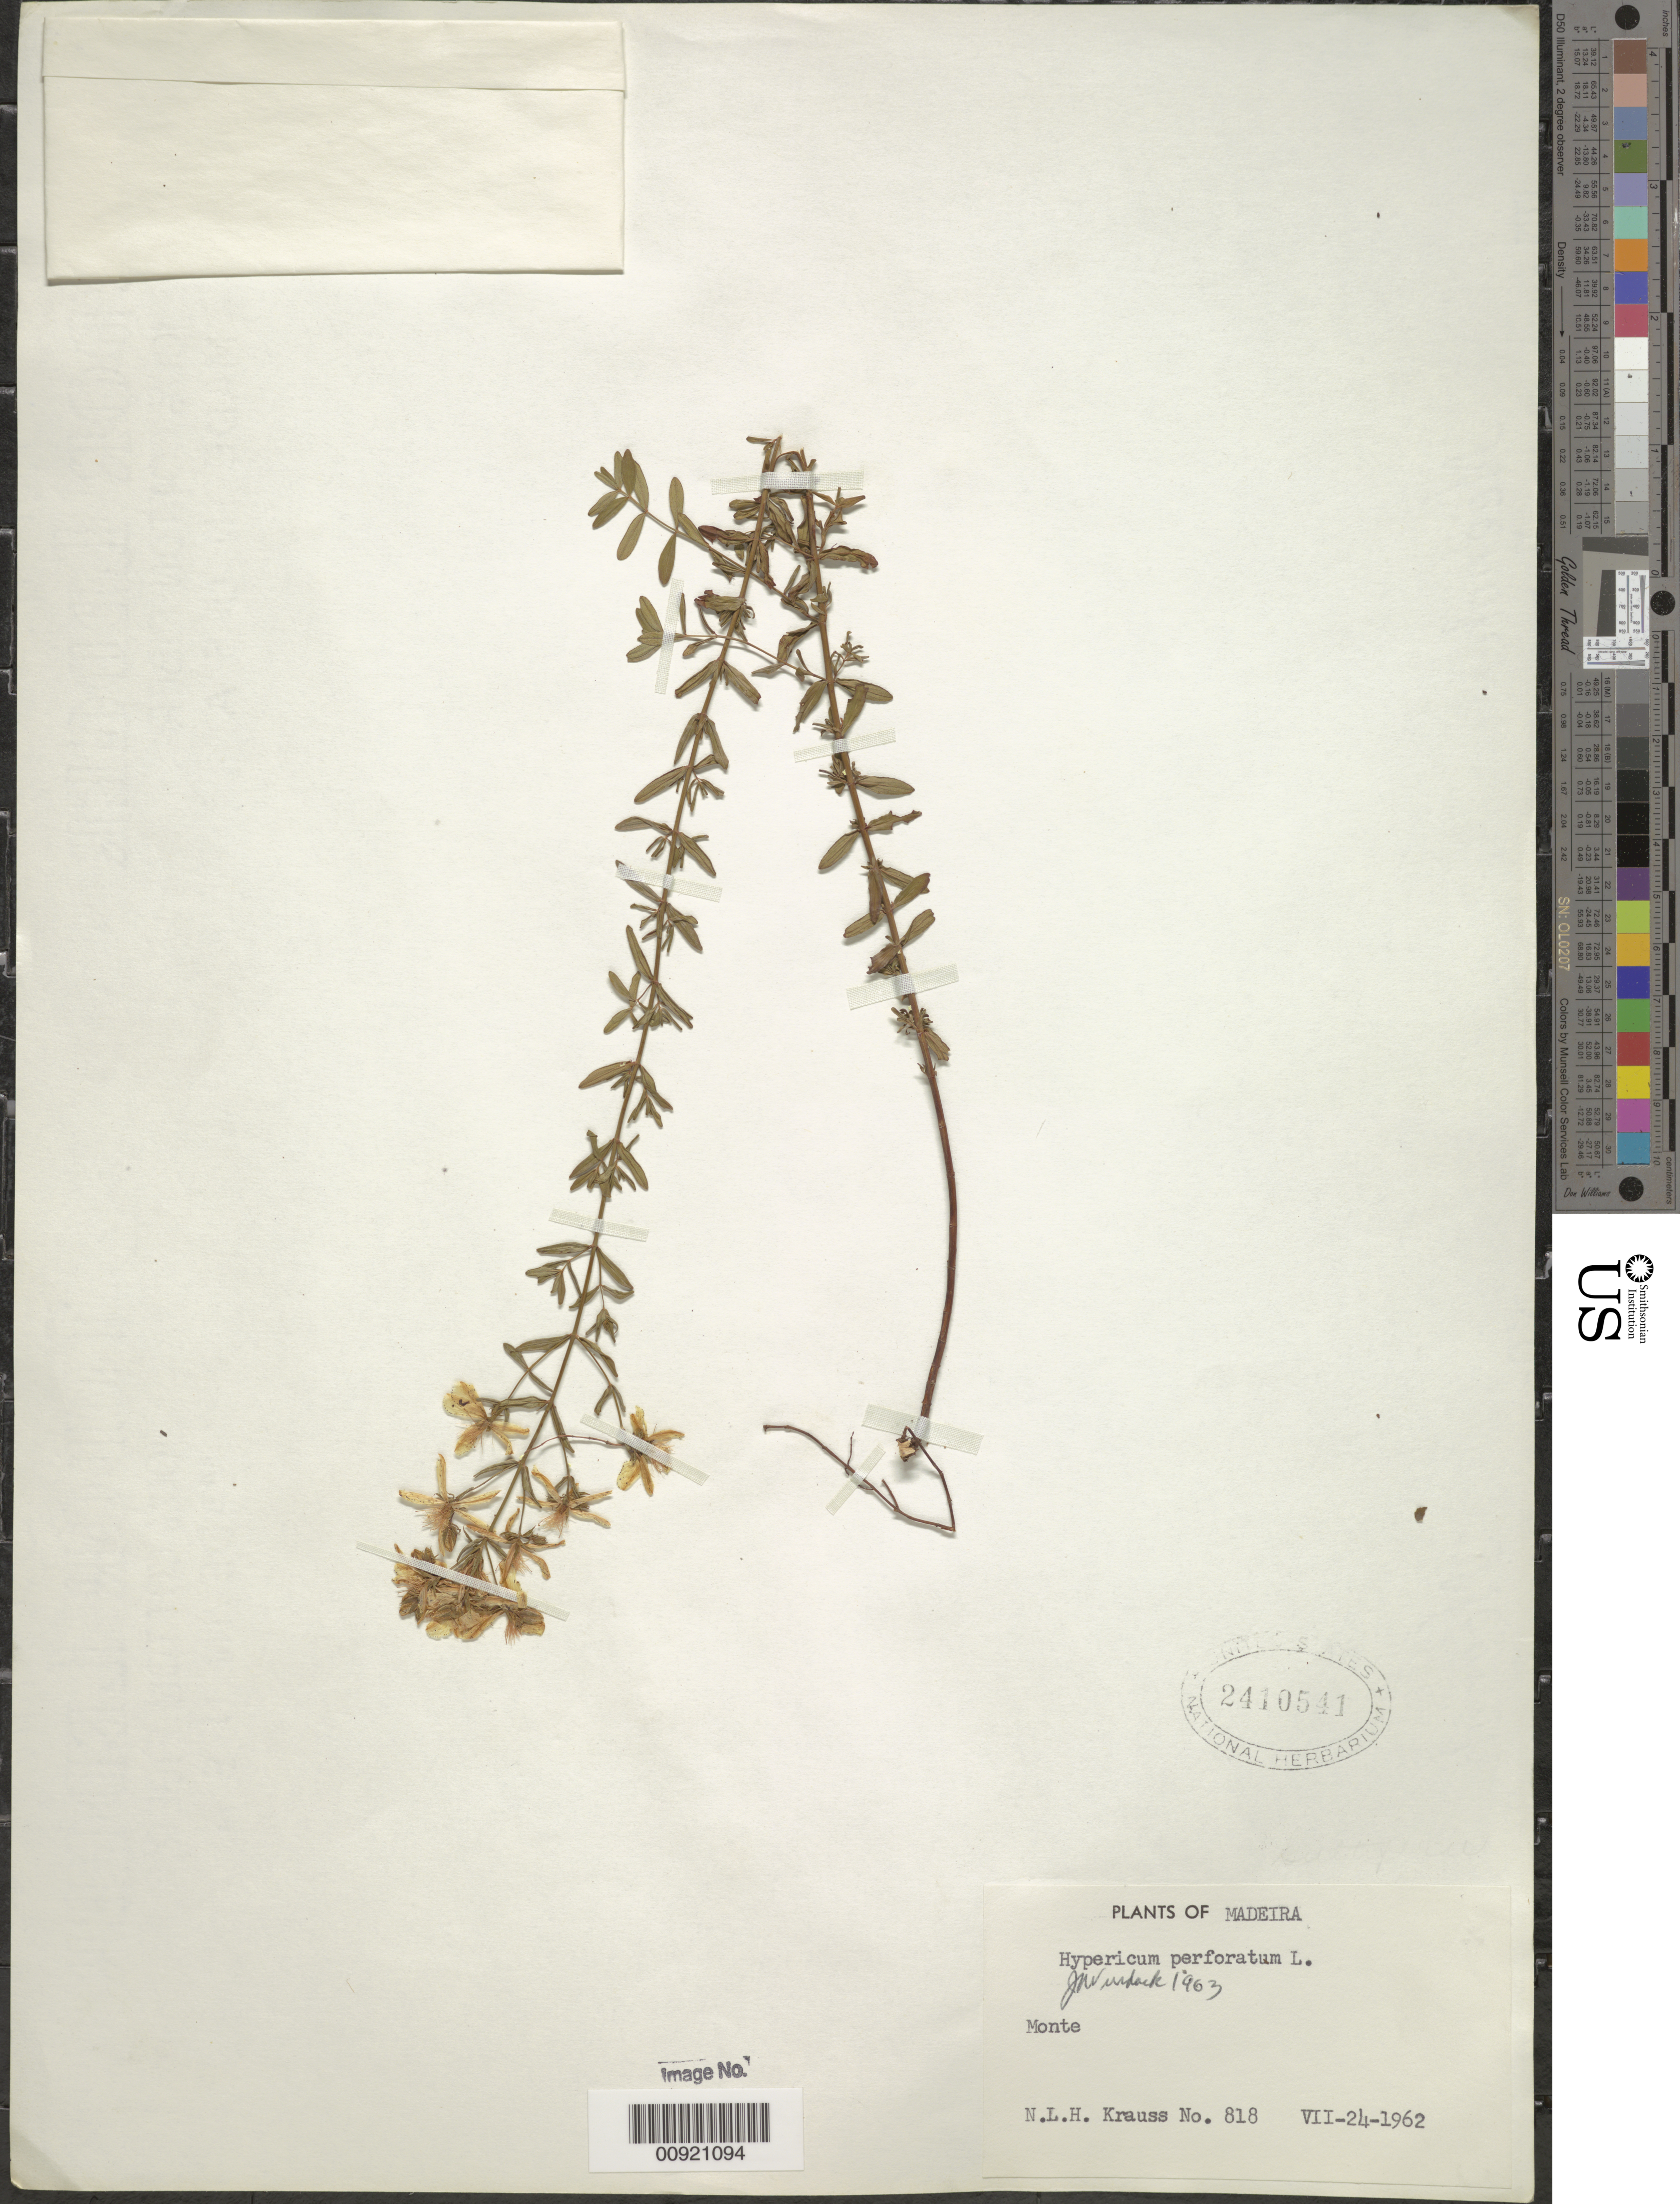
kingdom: Plantae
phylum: Tracheophyta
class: Magnoliopsida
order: Malpighiales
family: Hypericaceae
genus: Hypericum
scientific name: Hypericum perforatum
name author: L.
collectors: N. Krauss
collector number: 818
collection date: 1962-07-24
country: Portugal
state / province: Madeira (Aut. Reg.)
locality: Monte.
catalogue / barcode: US 2410541